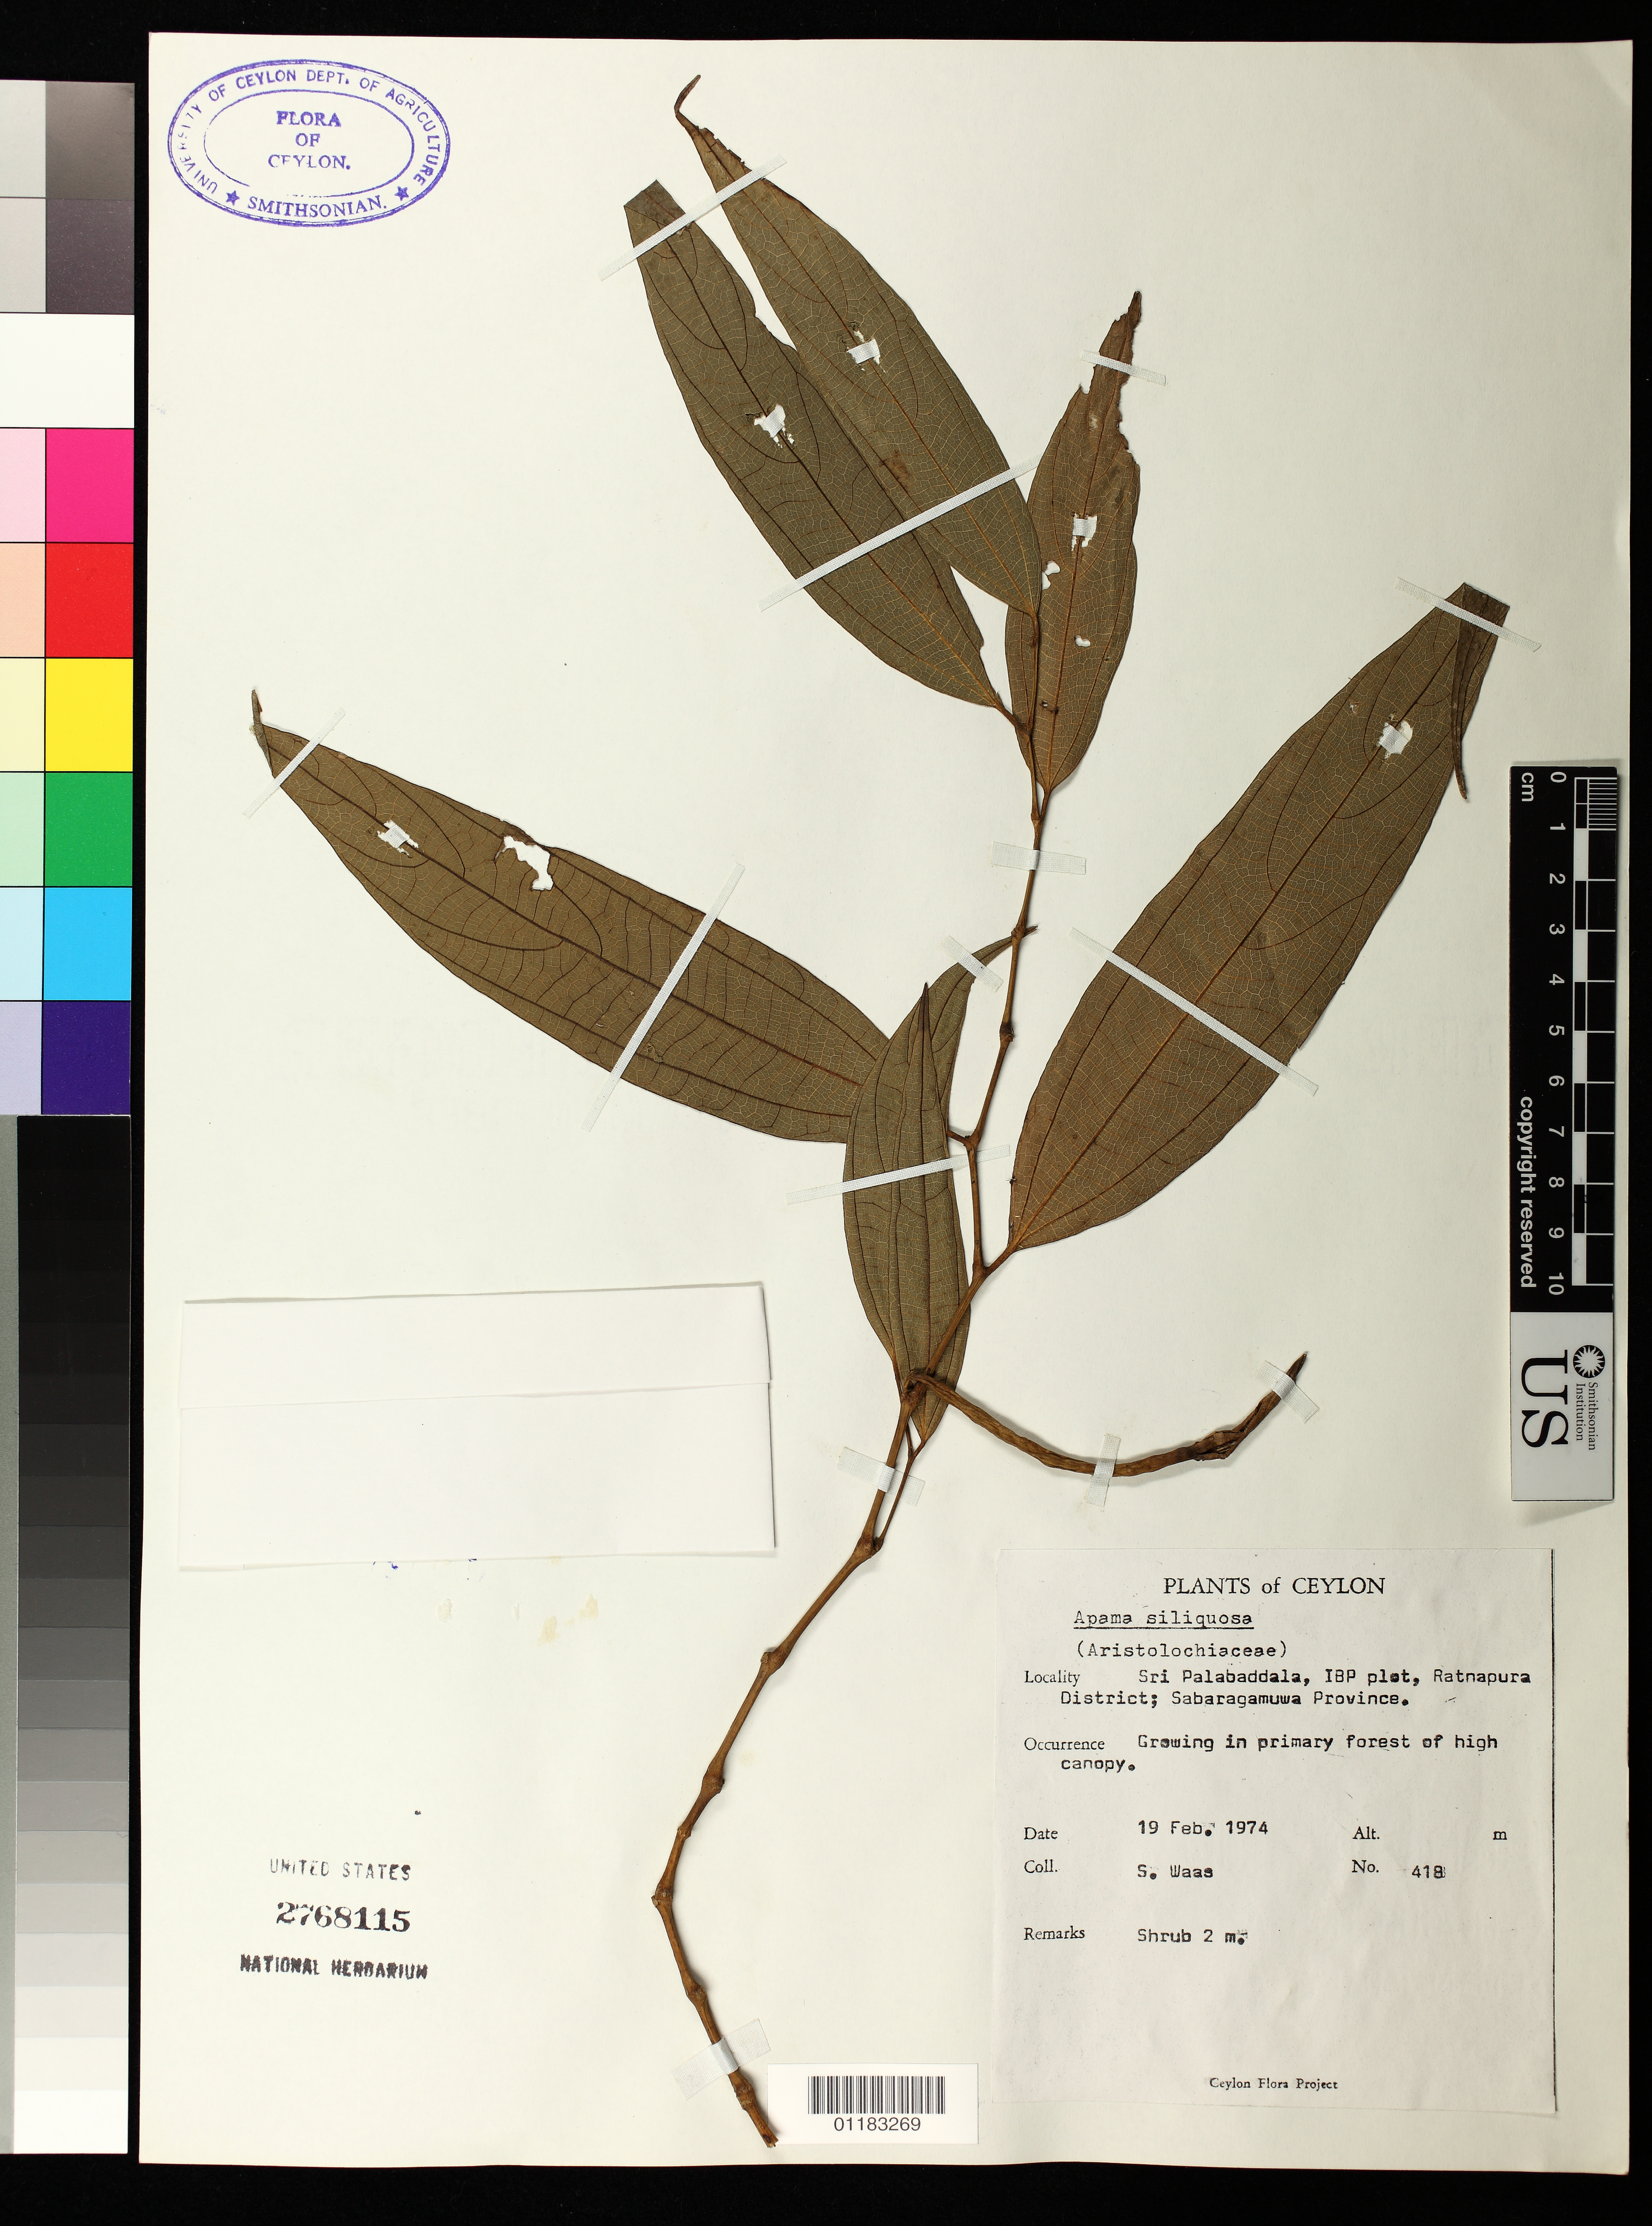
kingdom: Plantae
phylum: Tracheophyta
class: Magnoliopsida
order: Piperales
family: Aristolochiaceae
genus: Thottea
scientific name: Thottea siliquosa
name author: (Lam.) Ding Hou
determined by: Strong, Mark T., (BOT), Smithsonian Institution - National Museum of Natural History (UNITED STATES)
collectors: S. Waas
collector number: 418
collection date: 1974-02-19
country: Sri Lanka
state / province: Sabaragamuwa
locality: Sri Palabaddala, IBP plot, Ratnapura District. Growing in primary forest of high canopy.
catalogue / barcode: US 2768115